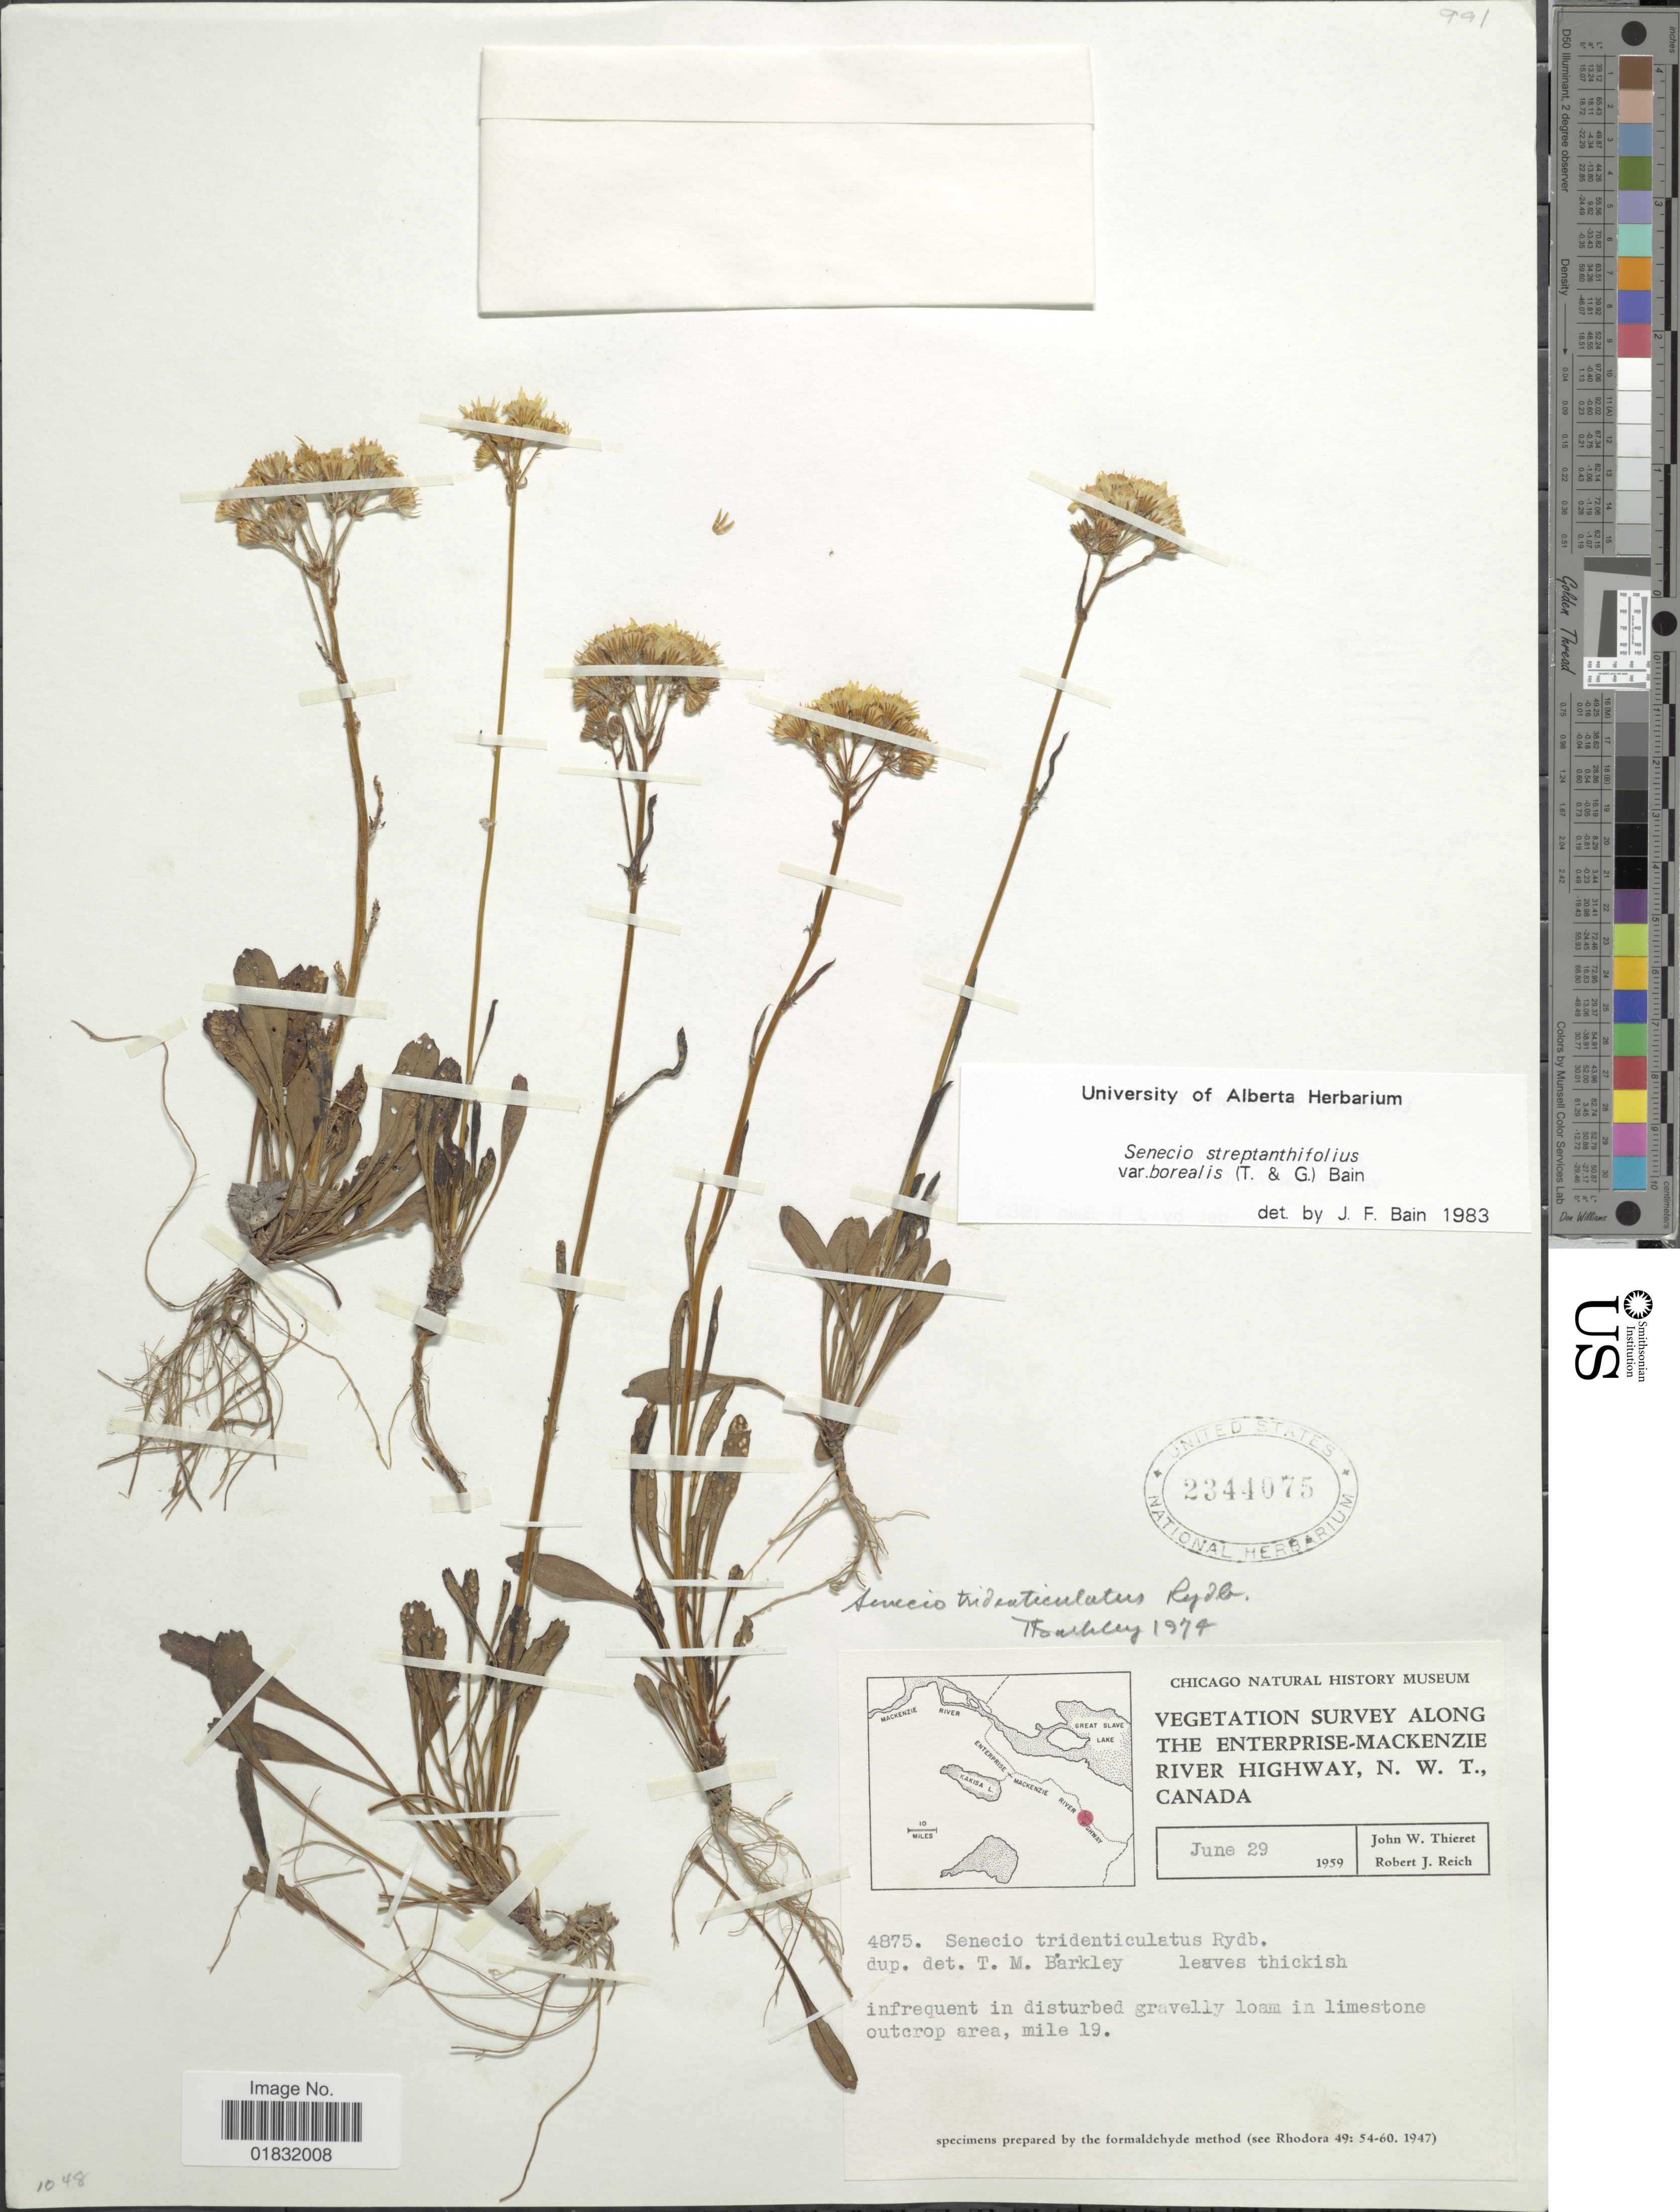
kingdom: Plantae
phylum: Tracheophyta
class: Magnoliopsida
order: Asterales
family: Asteraceae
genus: Packera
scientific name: Packera streptanthifolia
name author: (Greene) W.A. Weber & Á. Löve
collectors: J. W. Thieret & R. Reich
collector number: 4875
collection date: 1959-06-29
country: Canada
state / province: Northwest Territories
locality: Vegetation Survey along the Enterprise-Mackenxie River Highway, infrequent in disturbed gravelly loam in limestone outcrop area, mile 19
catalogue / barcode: US 2344075